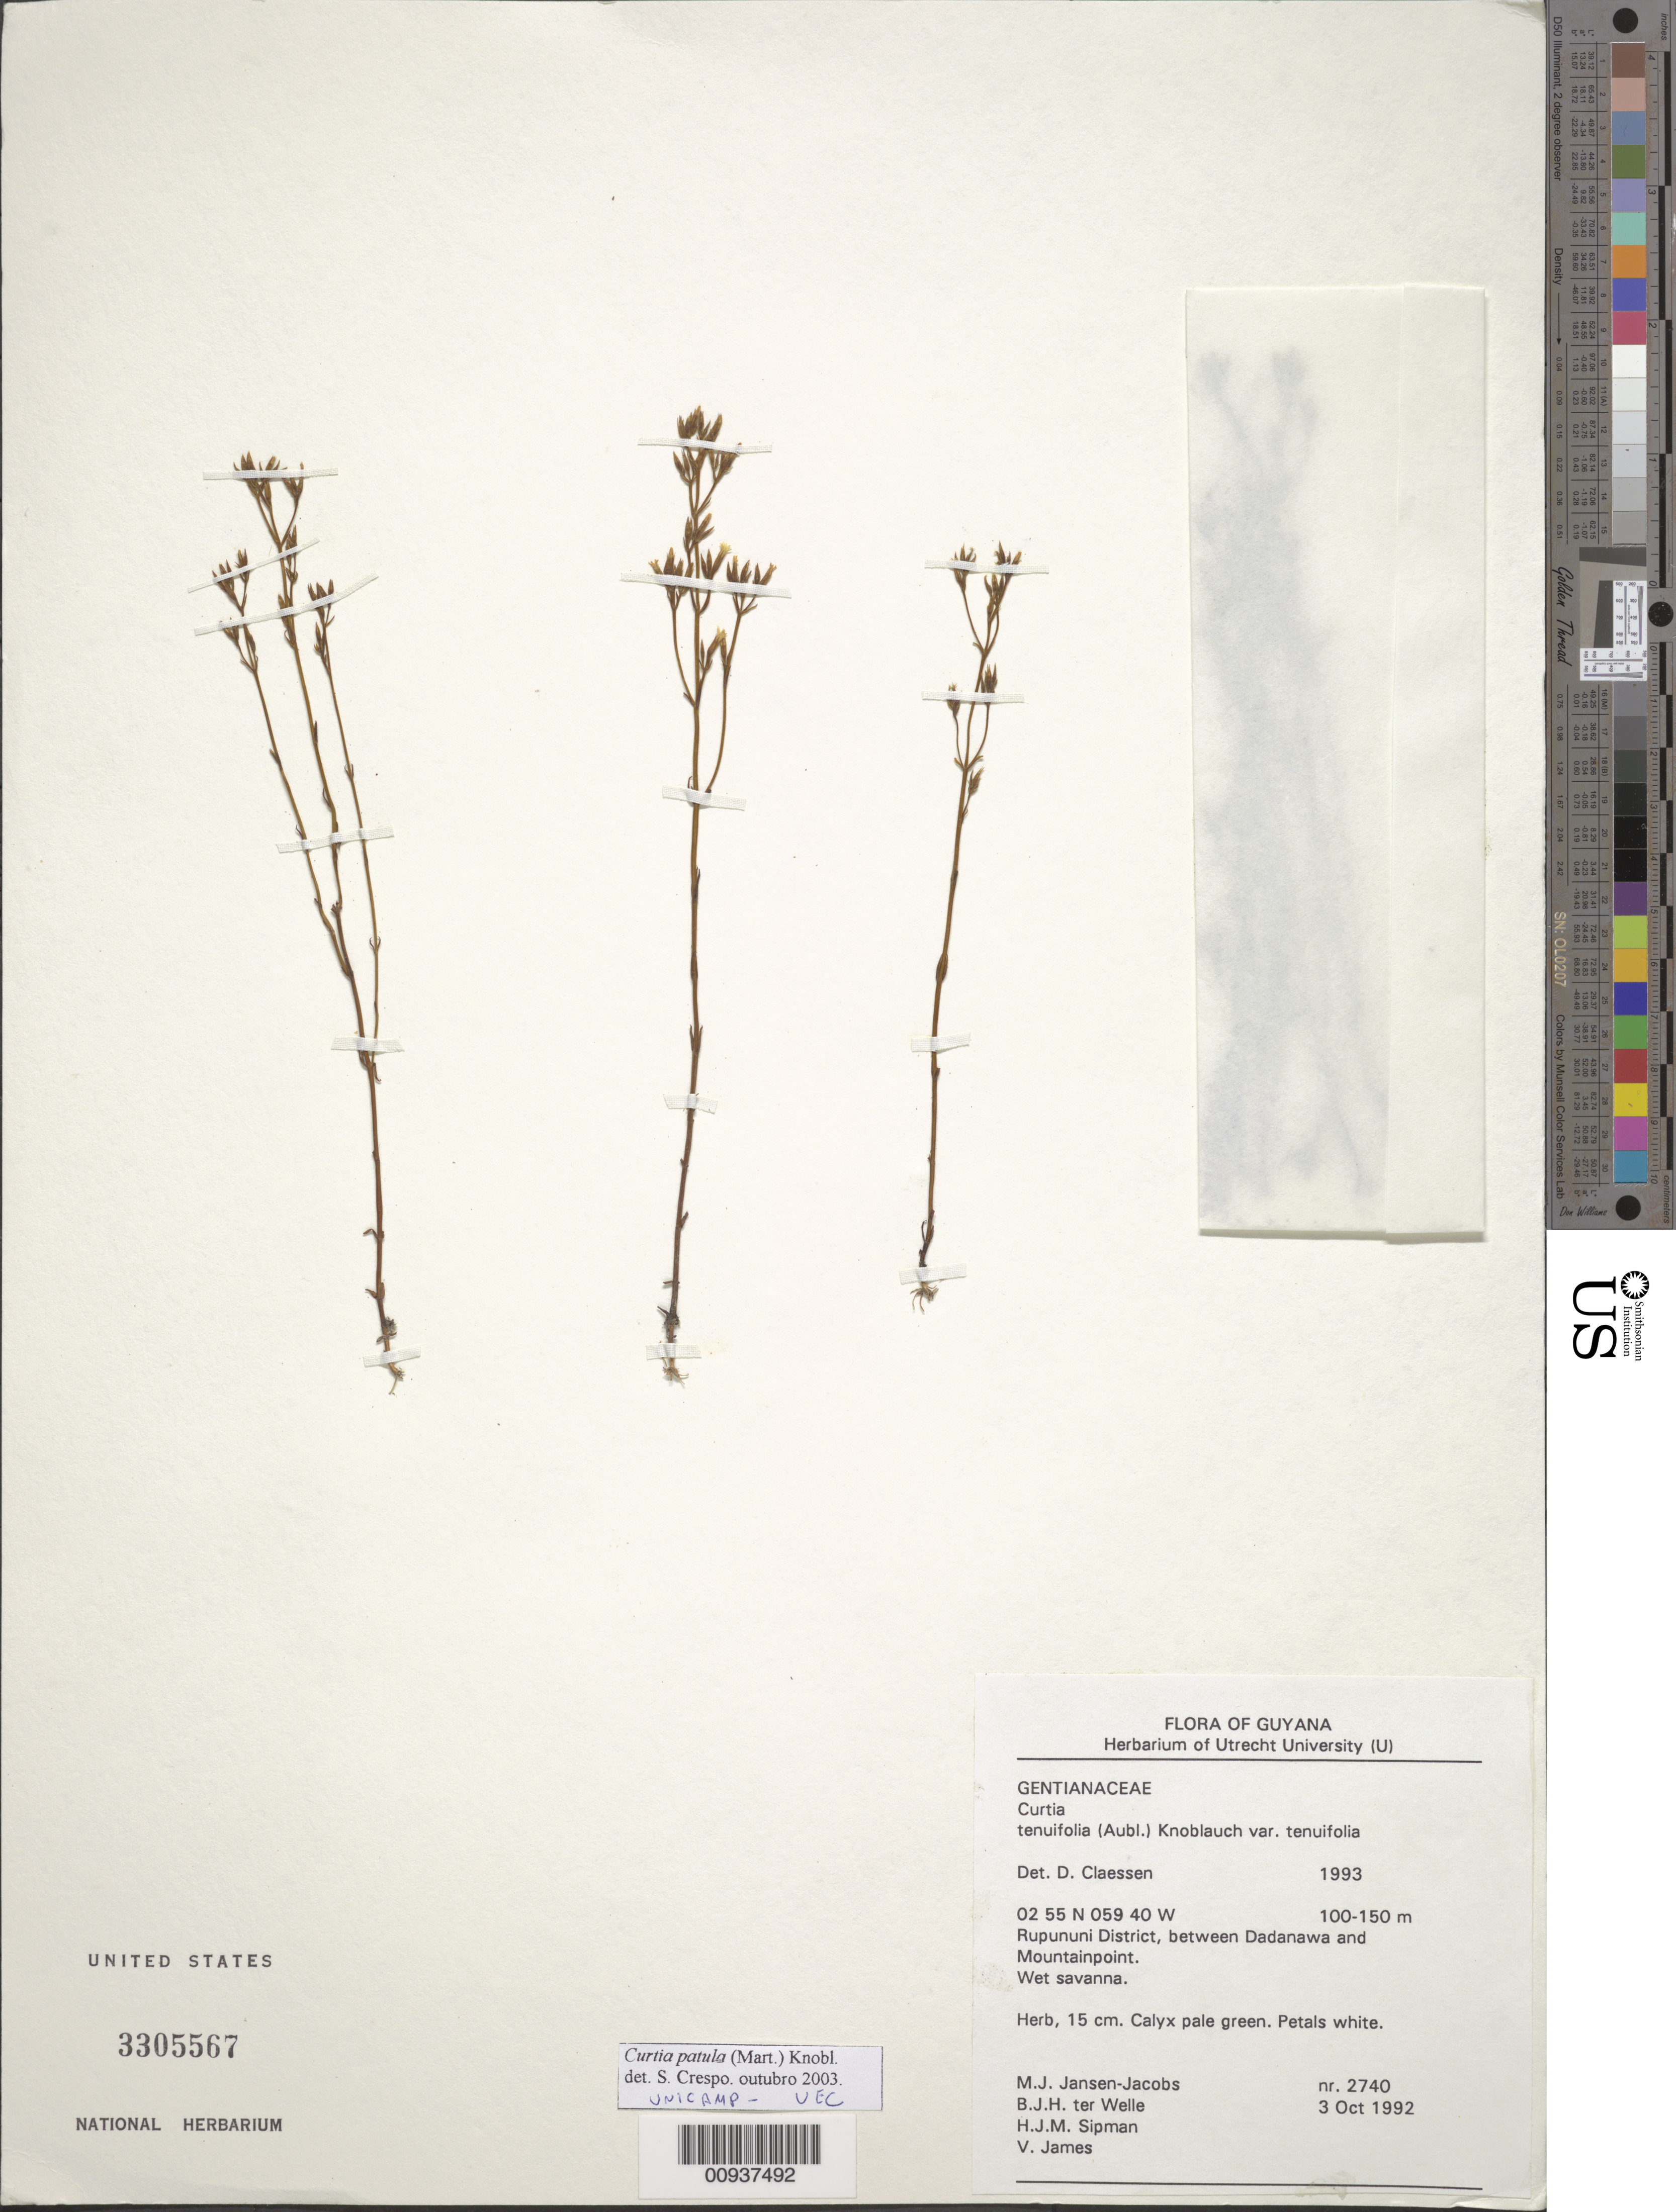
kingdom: Plantae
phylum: Tracheophyta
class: Magnoliopsida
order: Gentianales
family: Gentianaceae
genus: Curtia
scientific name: Curtia patula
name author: (Mart.) Knobl.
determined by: Crespo, Susana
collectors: M. J. Jansen-Jacobs, B. Welle, H. J. M. Sipman & V. James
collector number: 2740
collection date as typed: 3-Oct-92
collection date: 1992-10-03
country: Guyana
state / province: U. Takutu-U. Essequibo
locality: Rupununi District, between Dadanawa and Mountainpoint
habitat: Wet savanna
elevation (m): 100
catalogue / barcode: US 3305567